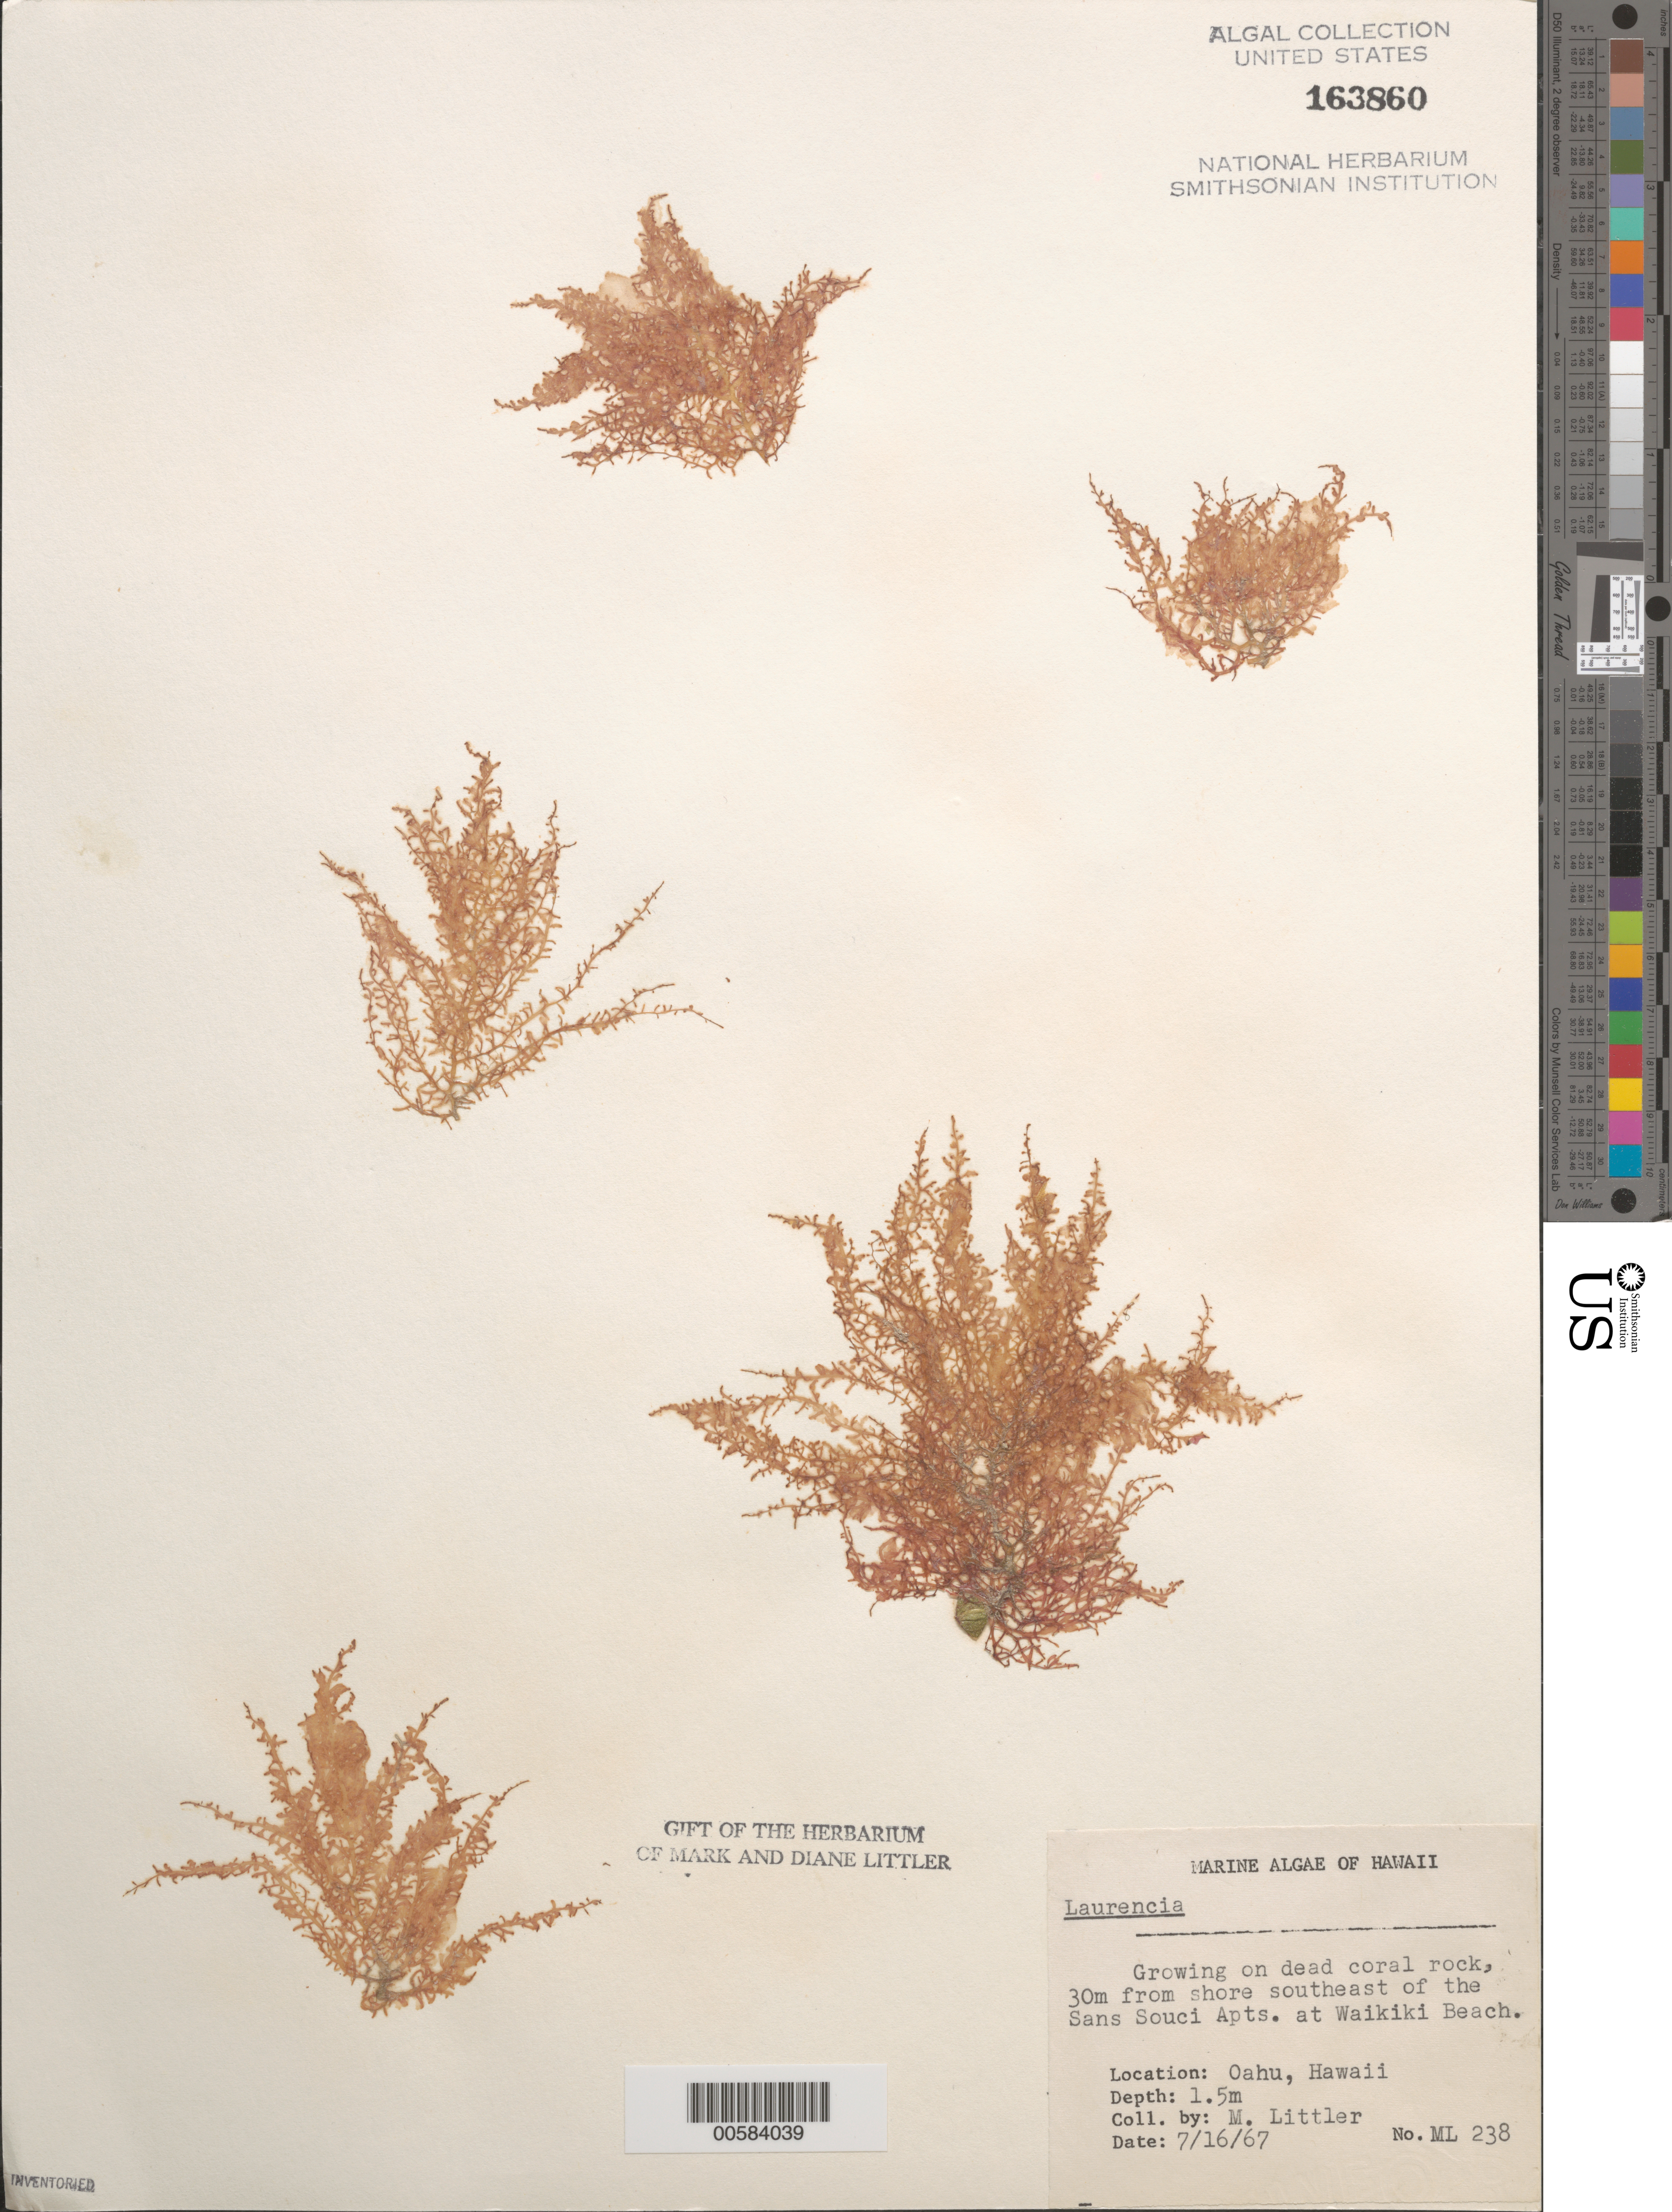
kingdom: Plantae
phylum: Rhodophyta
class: Florideophyceae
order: Ceramiales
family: Rhodomelaceae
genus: Laurencia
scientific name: Laurencia sp.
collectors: M. M. Littler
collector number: ML 238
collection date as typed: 16 Jul 1967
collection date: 1967-07-16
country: United States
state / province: Hawaii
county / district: Honolulu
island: Oahu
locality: Waikiki Beach near Sans Souci Apartments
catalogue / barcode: US 163860